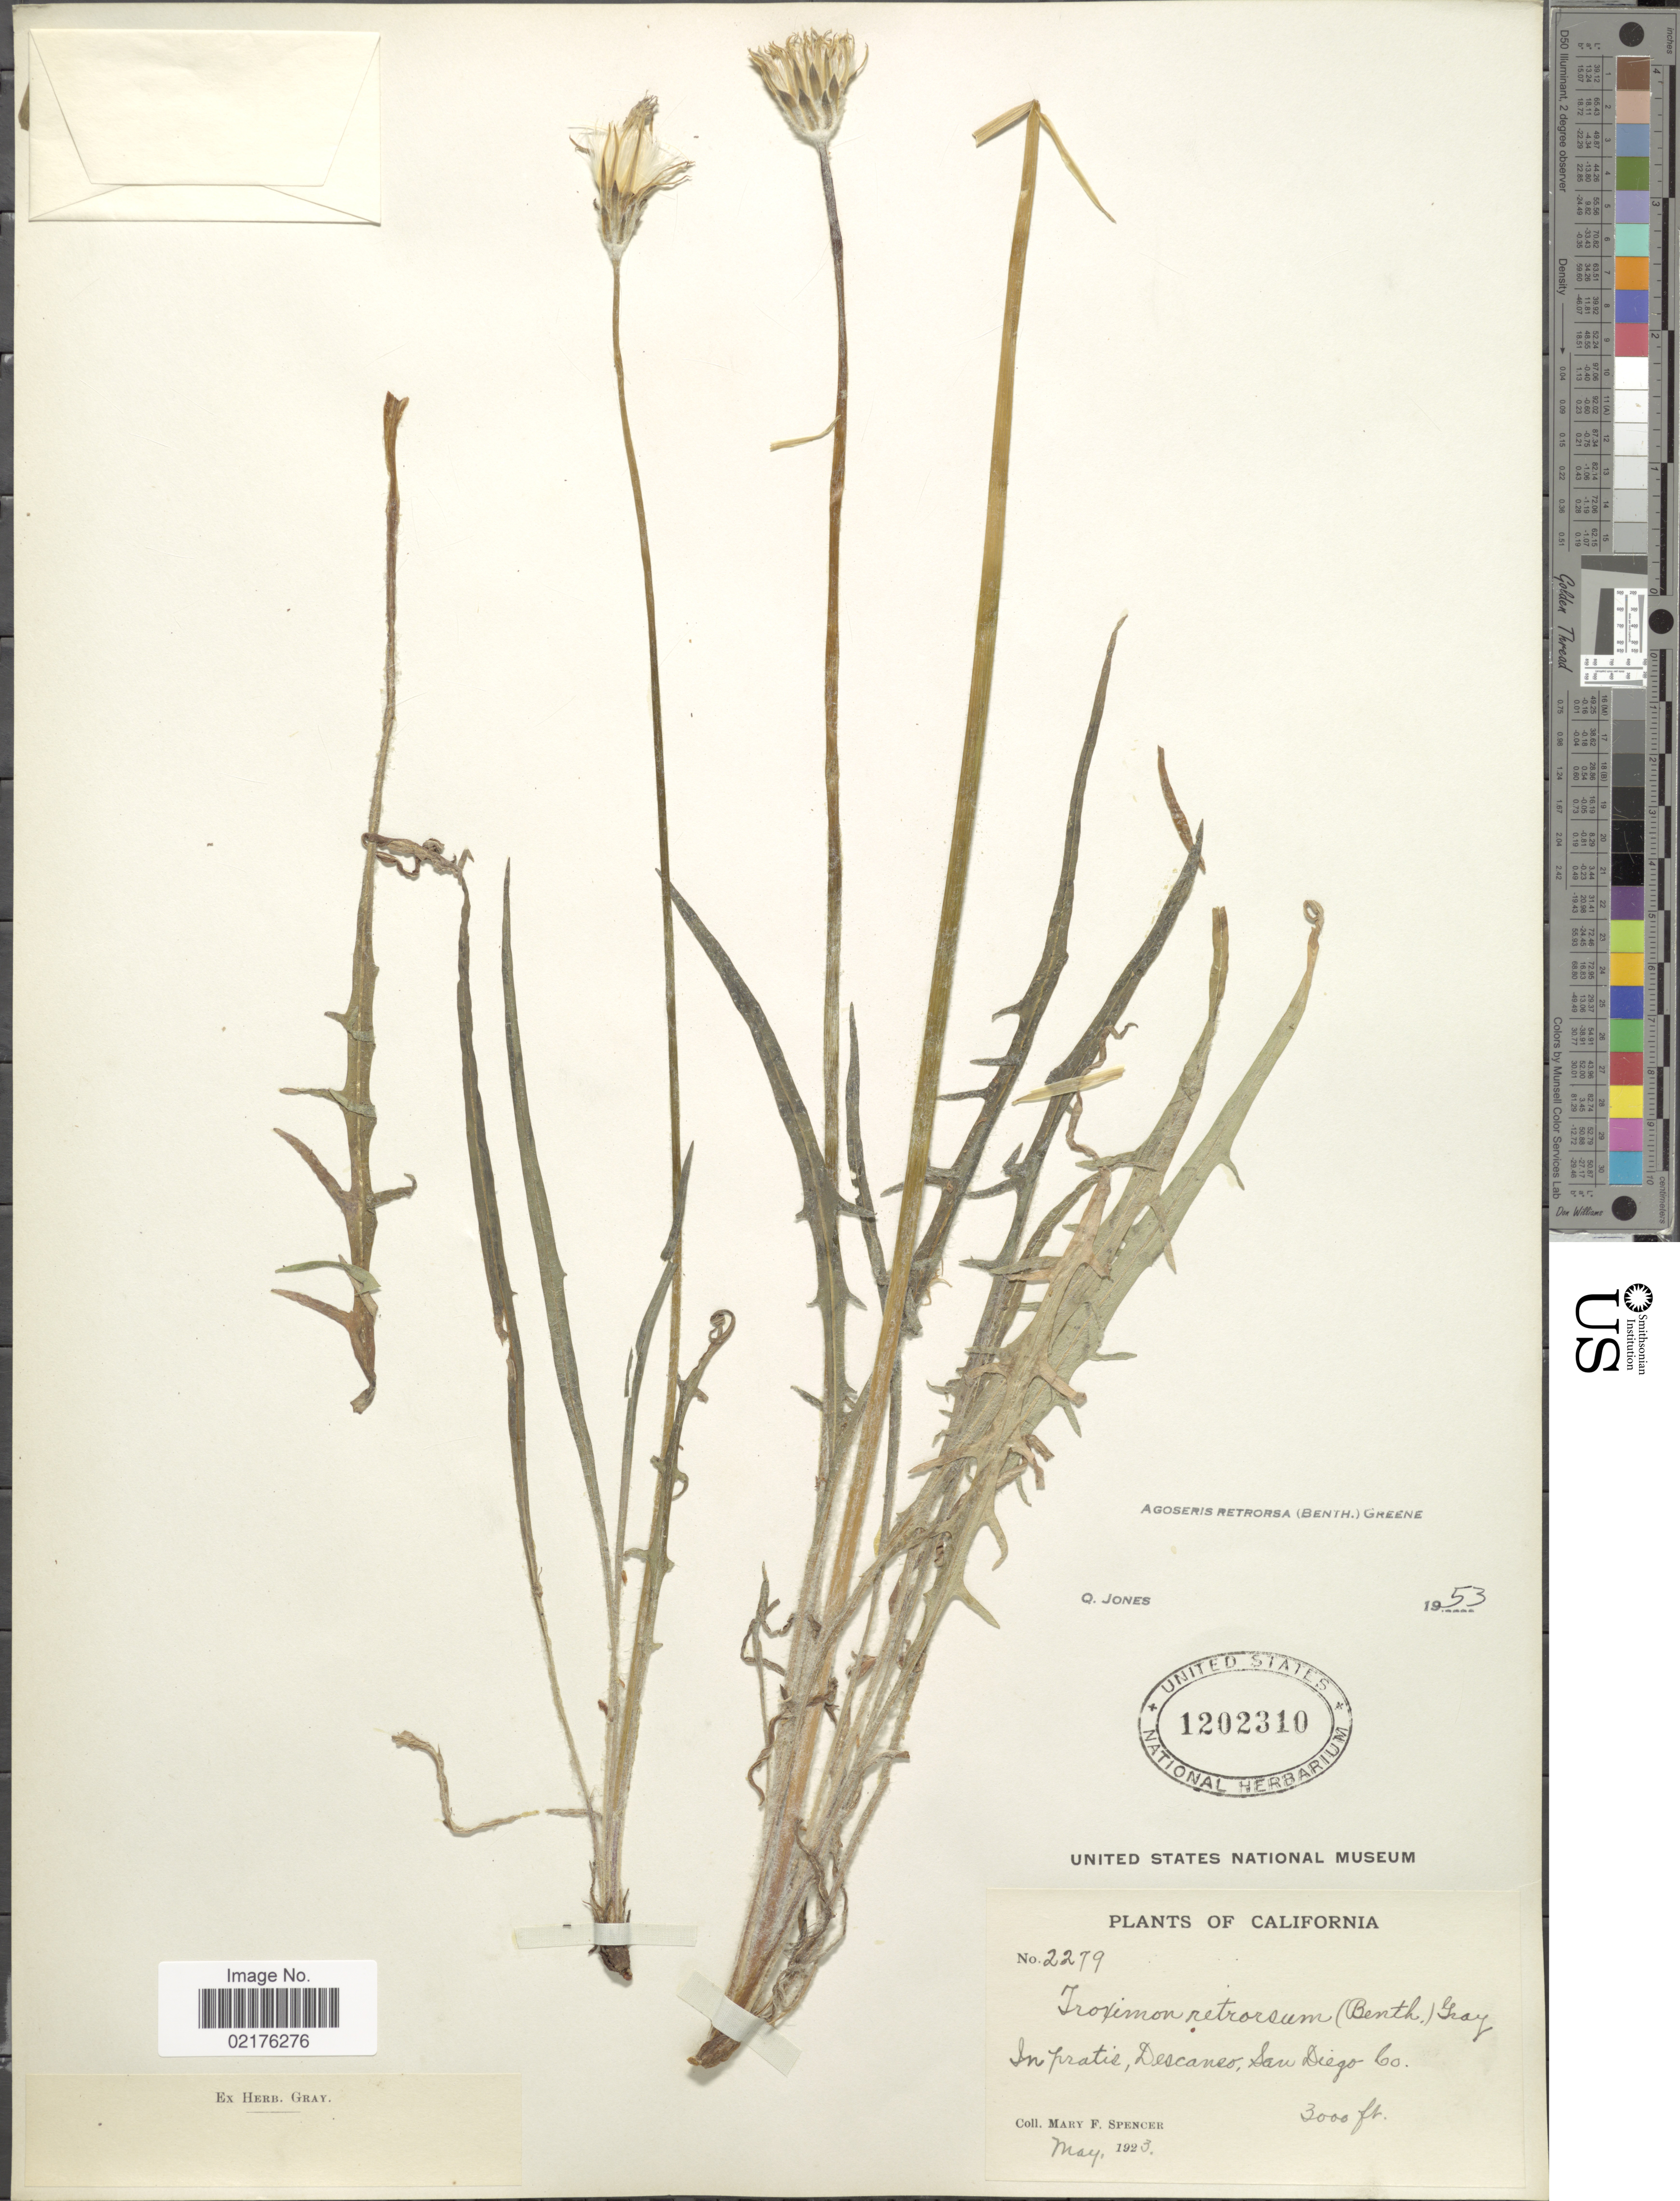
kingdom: Plantae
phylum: Tracheophyta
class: Magnoliopsida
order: Asterales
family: Asteraceae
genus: Agoseris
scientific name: Agoseris retrorsa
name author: (Benth.) Greene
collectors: M. Spencer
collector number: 2279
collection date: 1923-05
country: United States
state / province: California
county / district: San Diego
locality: In pratic, Descaneo, San Diego Co.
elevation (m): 914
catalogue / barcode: US 1202310